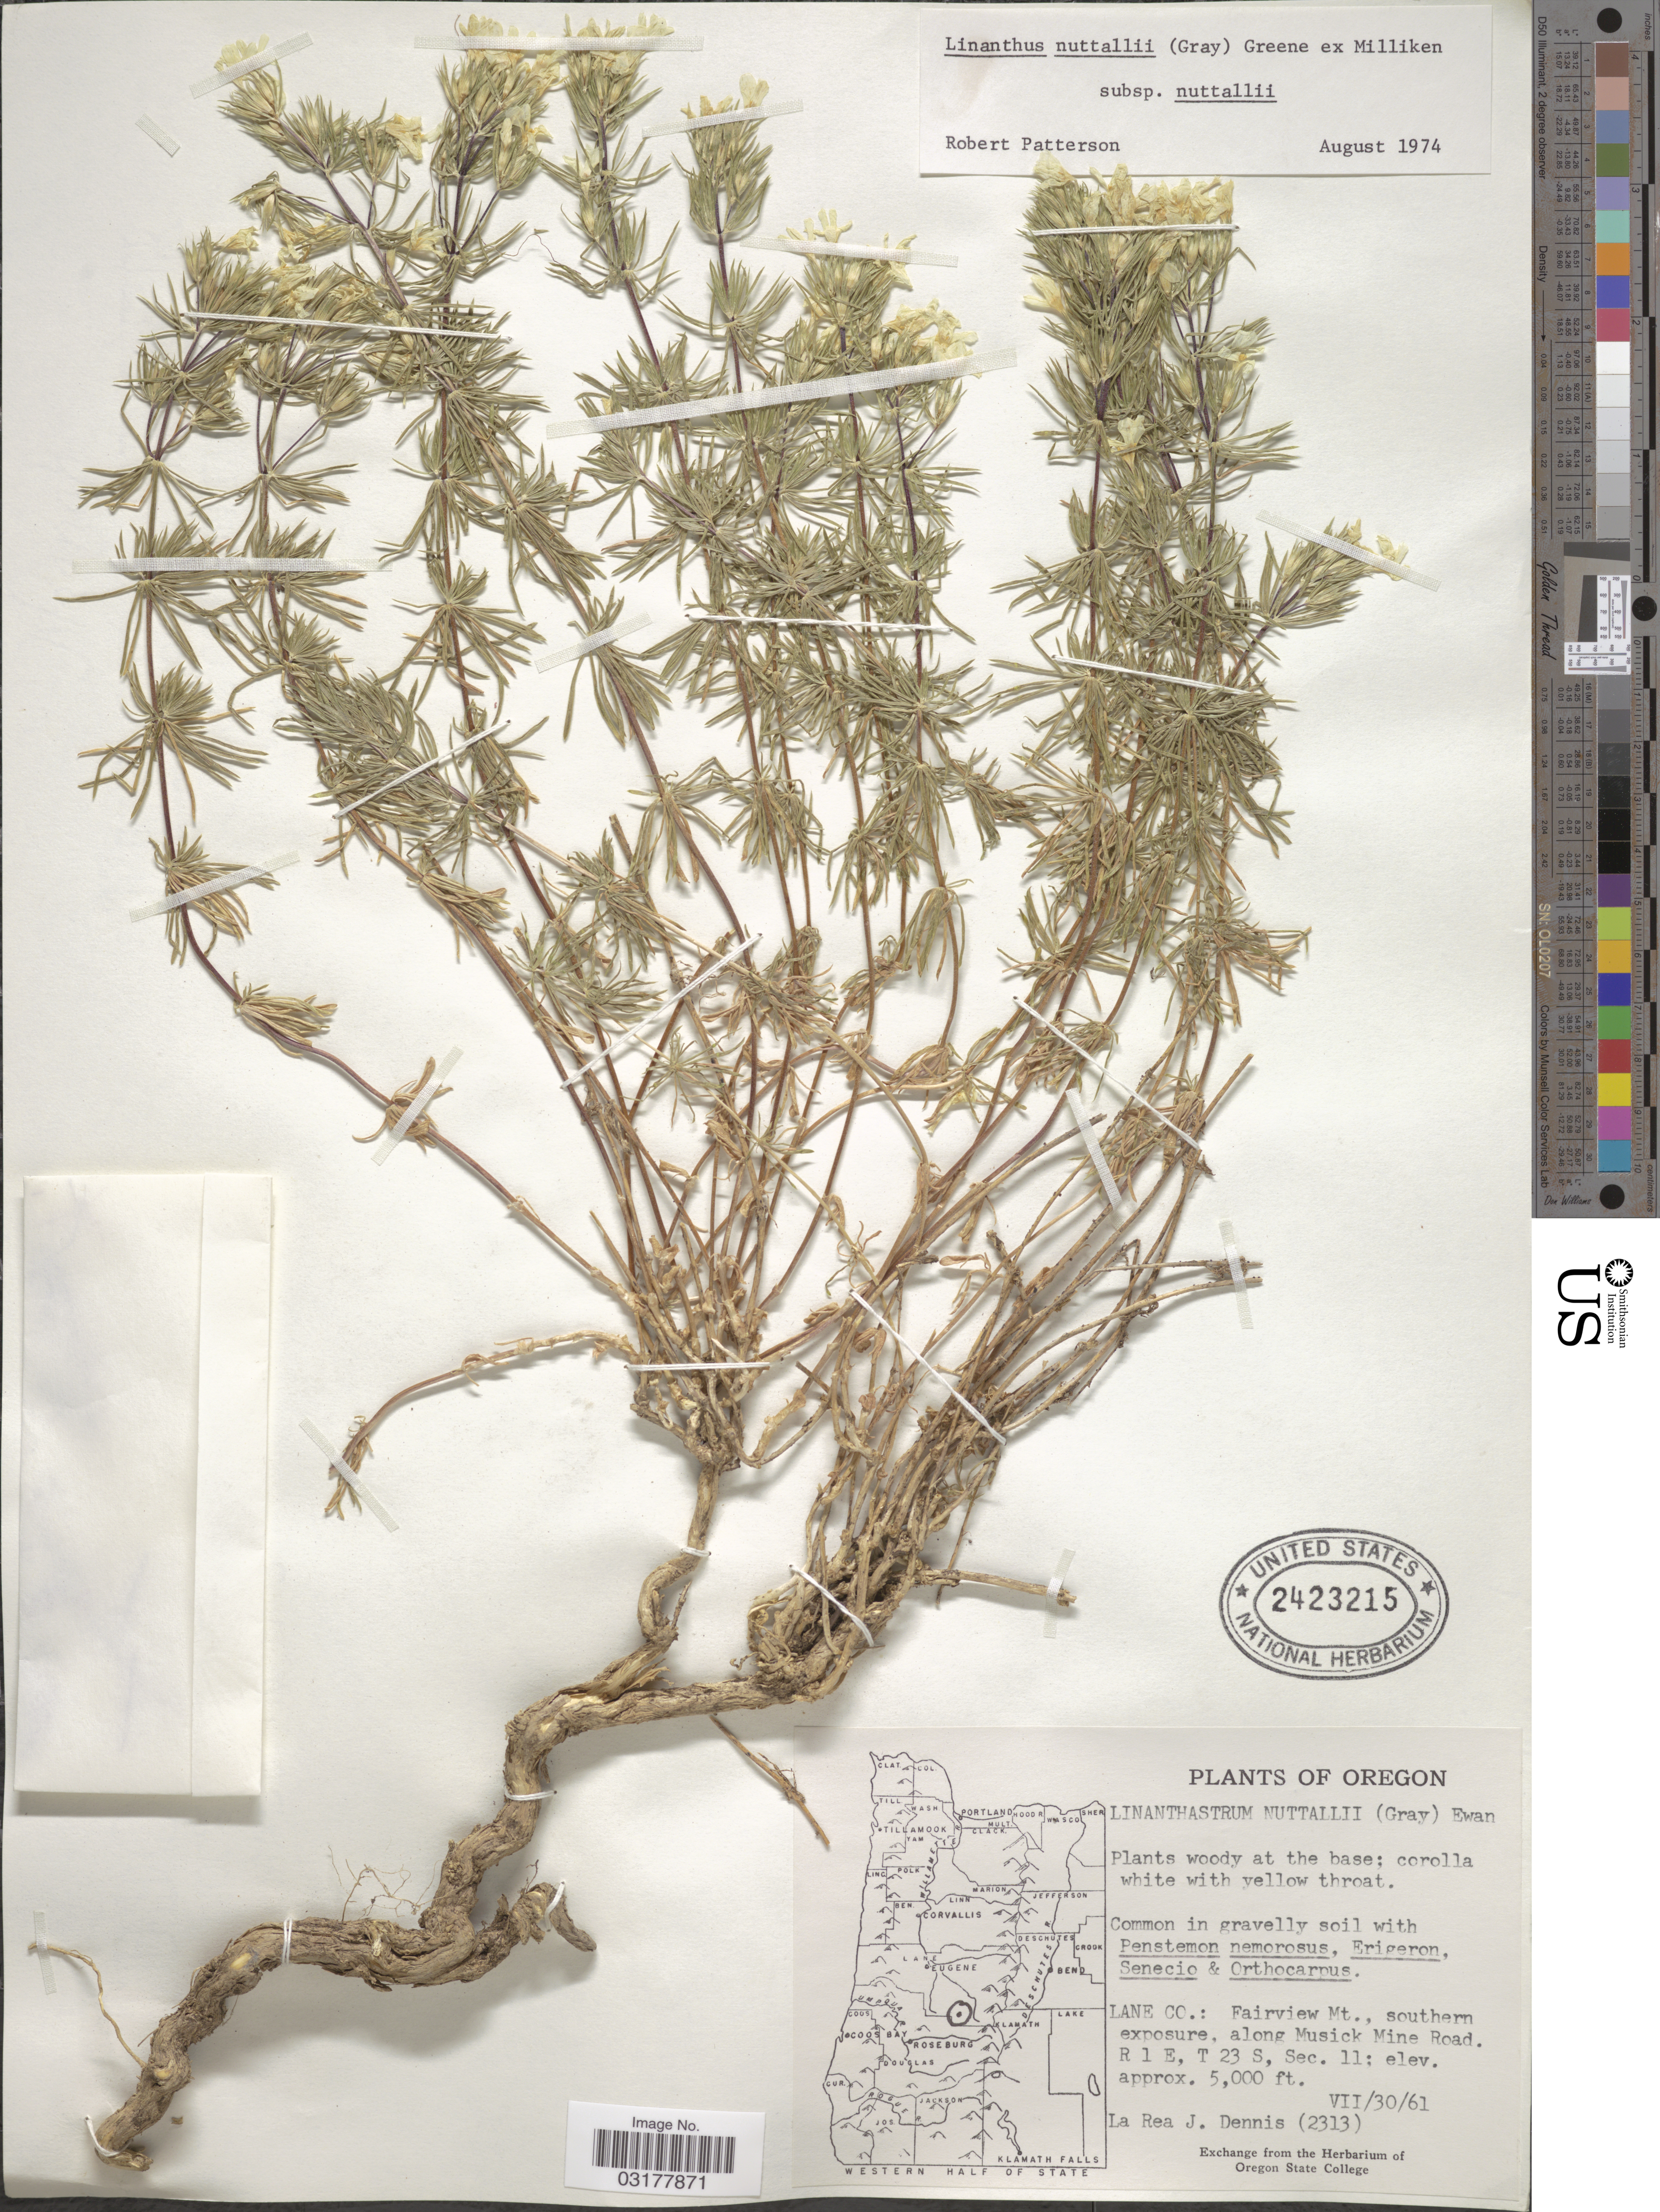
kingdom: Plantae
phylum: Tracheophyta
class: Magnoliopsida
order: Ericales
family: Polemoniaceae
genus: Leptosiphon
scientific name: Leptosiphon nuttallii subsp. nuttallii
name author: (A. Gray) J.M. Porter & L.A. Johnson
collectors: L. Dennis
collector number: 2313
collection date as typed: Transcribed d/m/y: 30/7/61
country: United States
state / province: Oregon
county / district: Lane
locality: Lane Co.: Fairview Mt., southern exposure, along Musick Mine Road. R 1 E, T 23 S, Sec. 11.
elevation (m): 1524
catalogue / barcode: US 2423215